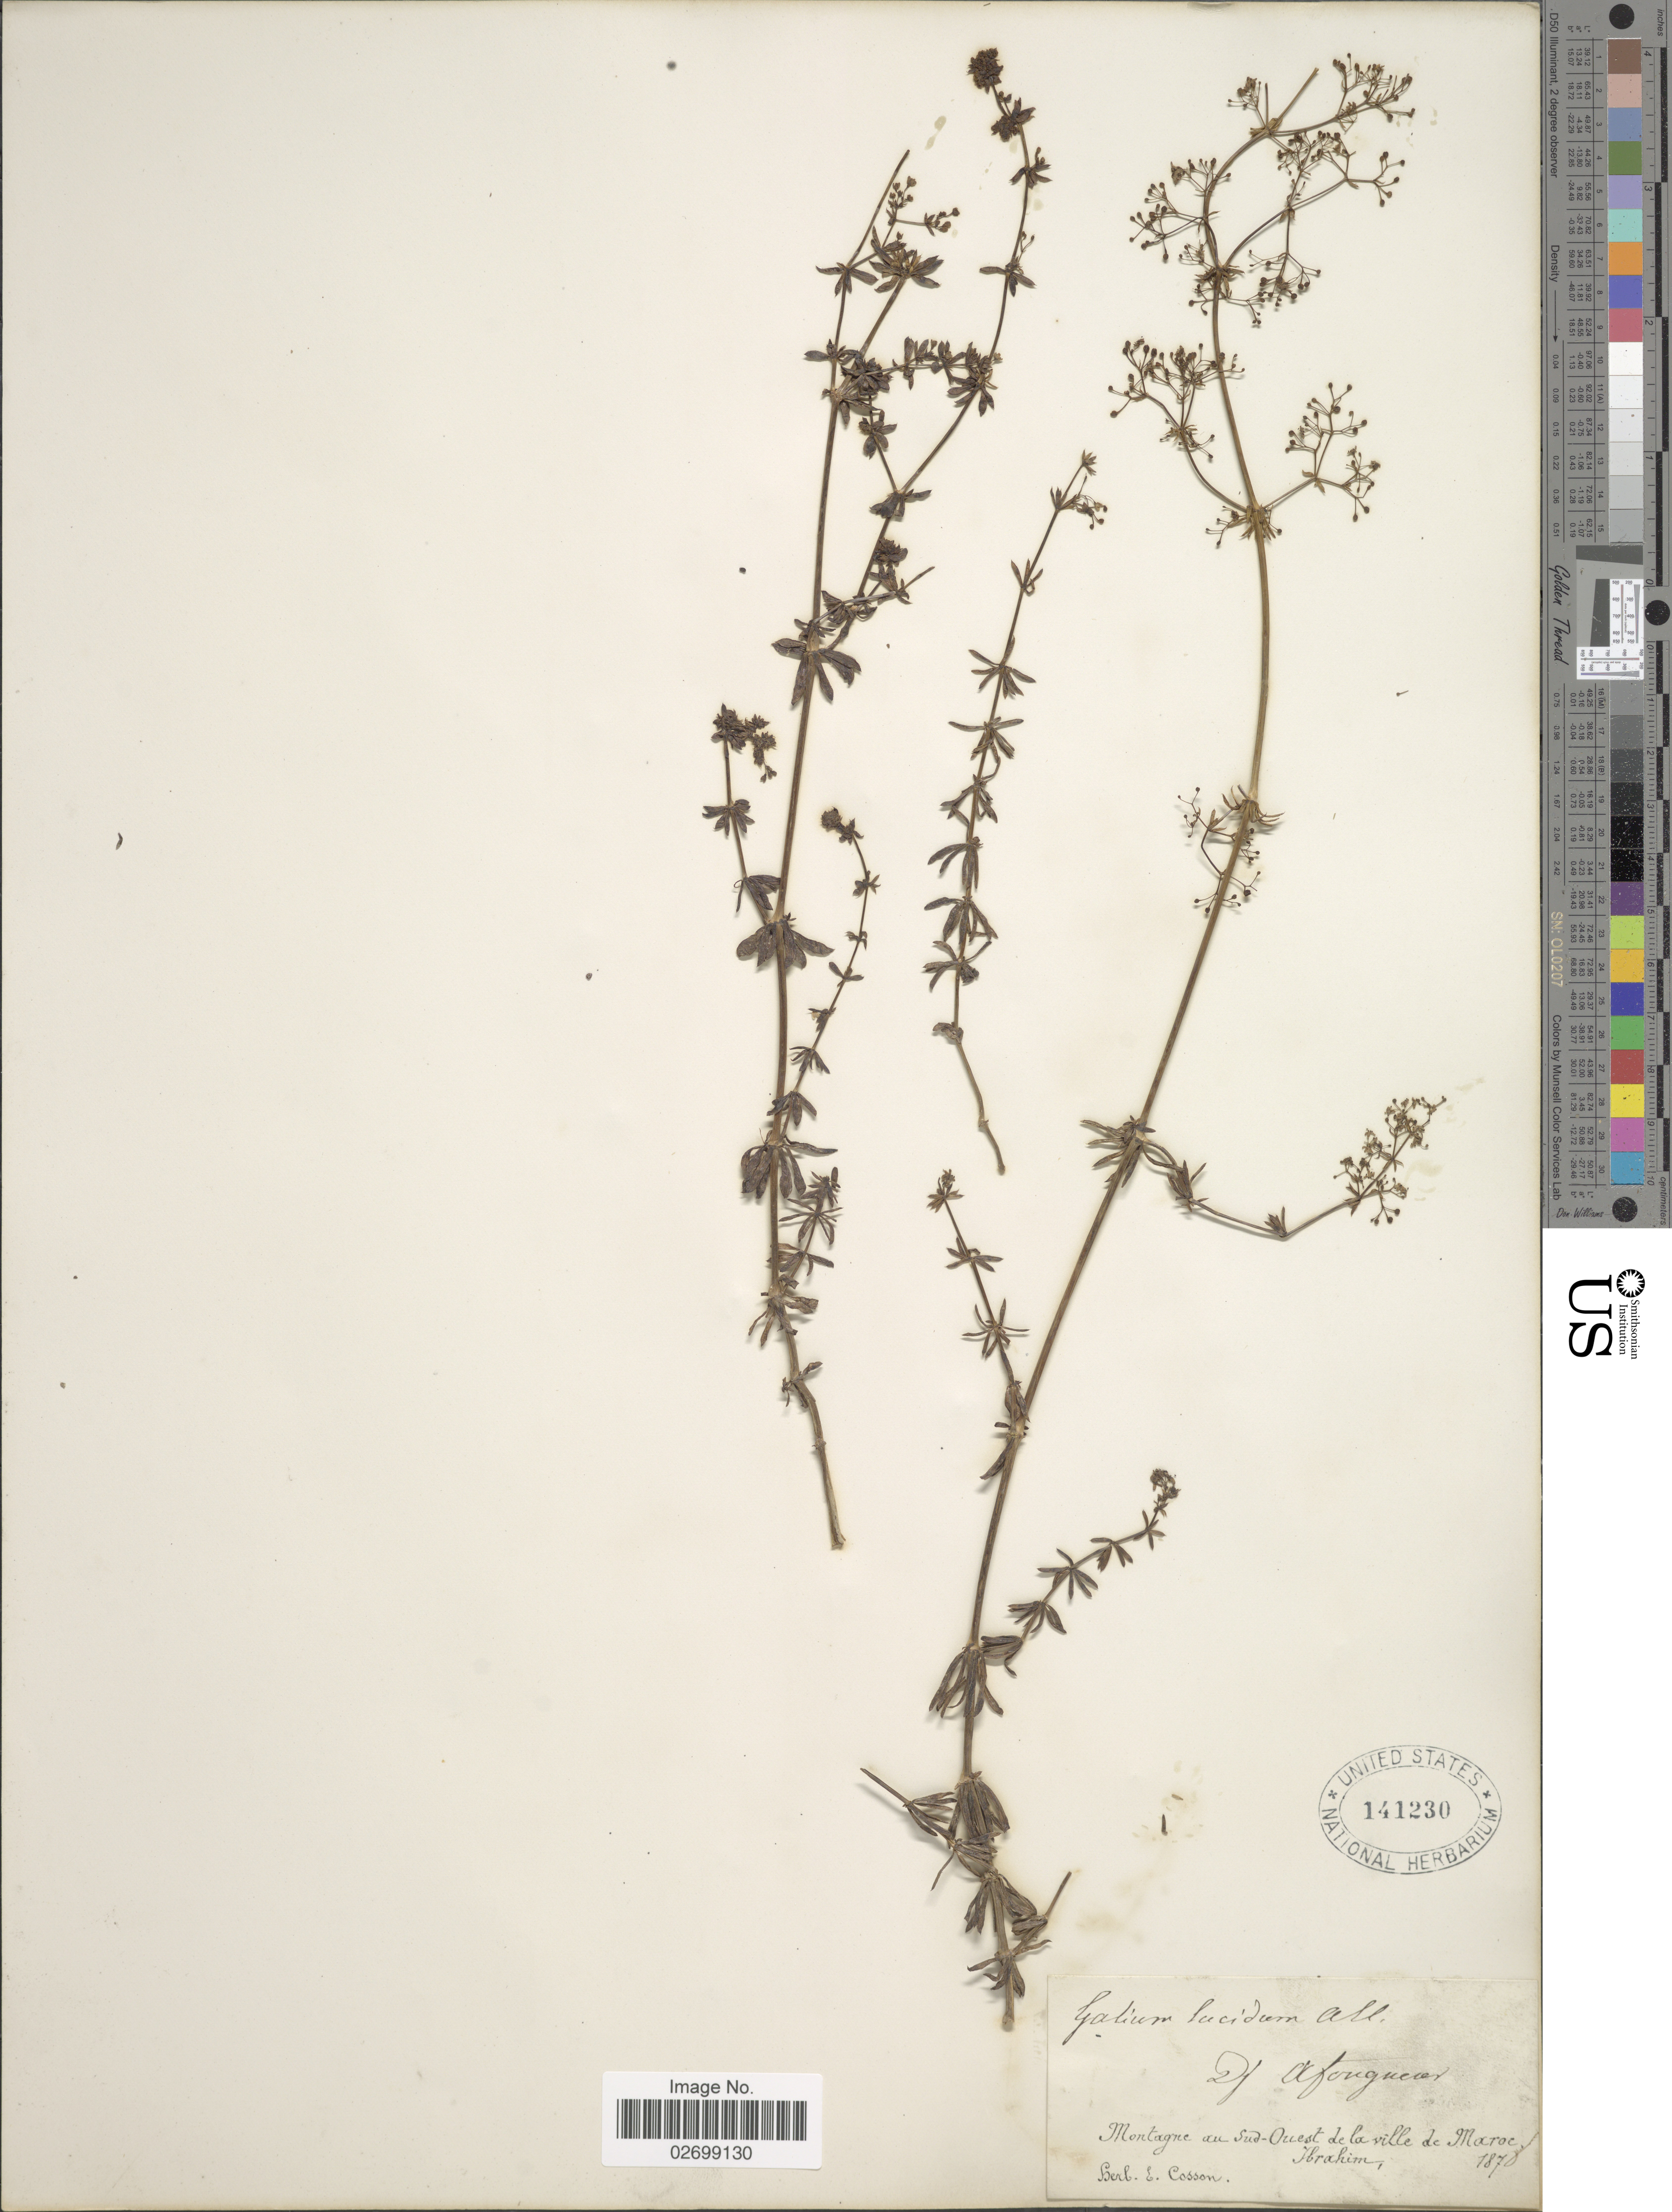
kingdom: Plantae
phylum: Tracheophyta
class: Magnoliopsida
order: Gentianales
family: Rubiaceae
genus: Galium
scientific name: Galium lucidum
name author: All.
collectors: -. Ibrahim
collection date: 1878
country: Morocco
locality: Dj Afougueur , Montagne au Sud-Ouest de la ville de Macroc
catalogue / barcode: US 141230